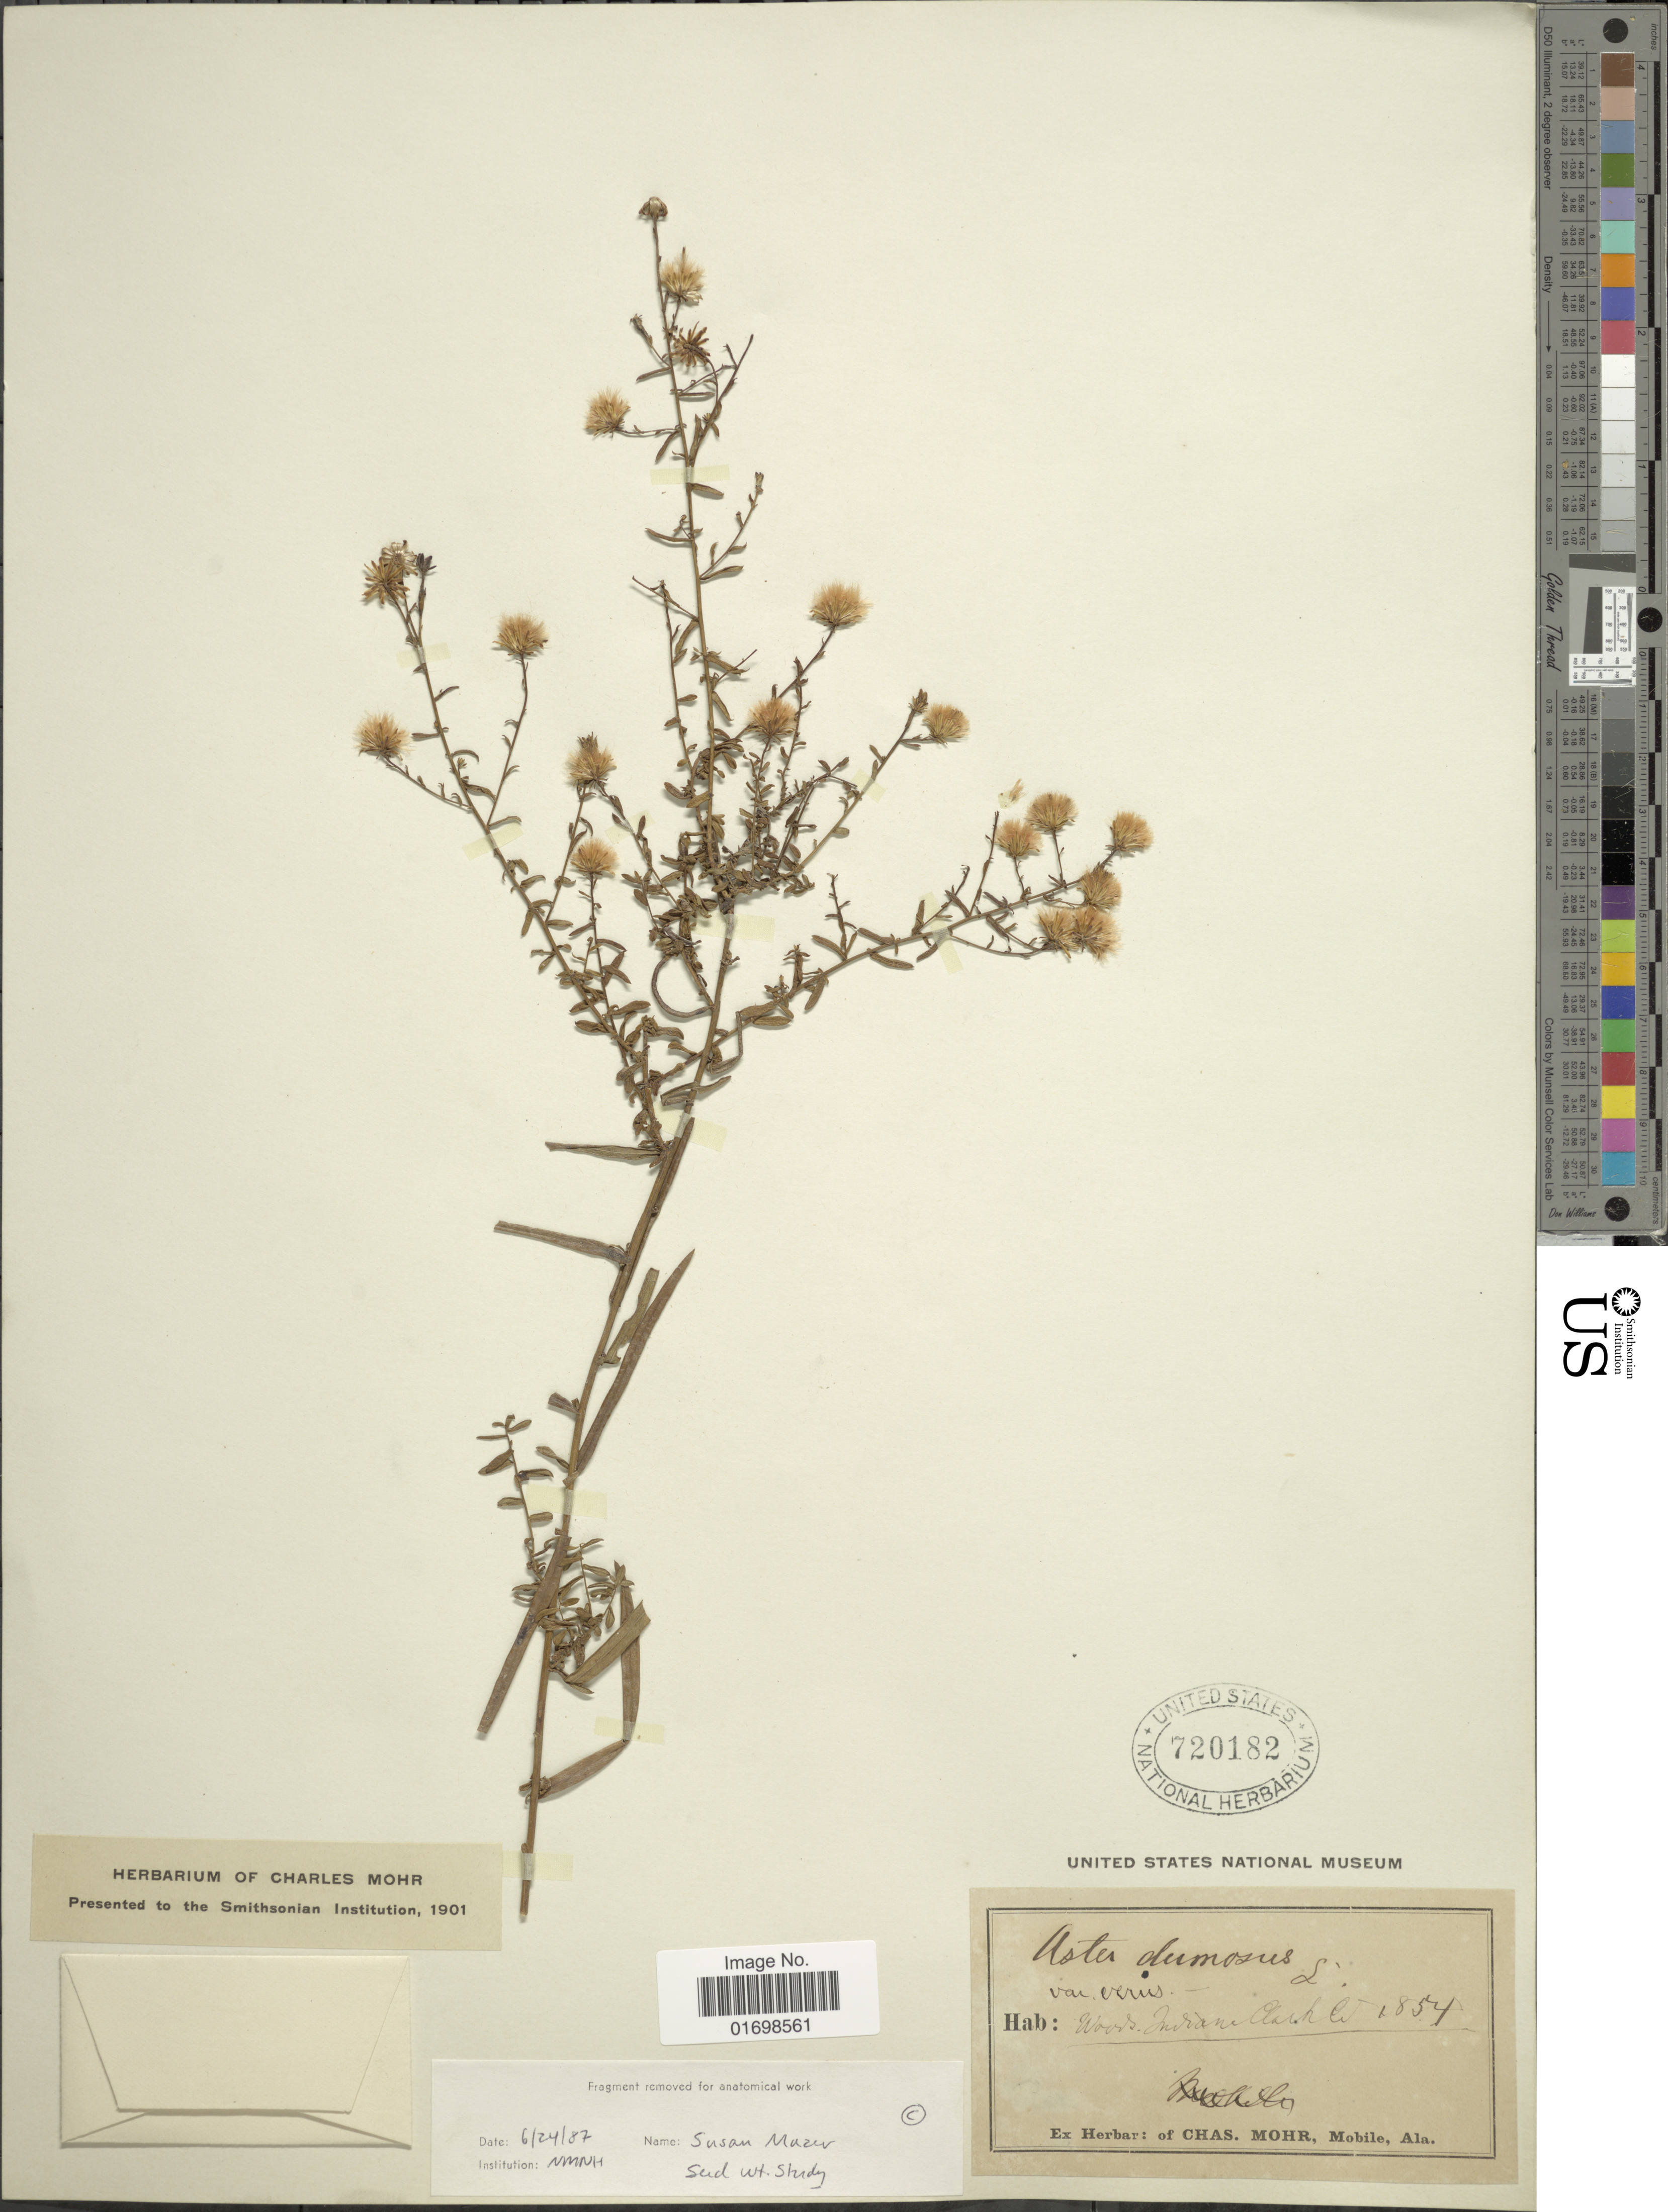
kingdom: Plantae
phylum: Tracheophyta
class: Magnoliopsida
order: Asterales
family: Asteraceae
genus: Symphyotrichum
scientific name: Symphyotrichum dumosum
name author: (L.) G.L. Nesom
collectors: ex herb. C. Mohr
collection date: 1854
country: United States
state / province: Indiana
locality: Woods. Clark Co.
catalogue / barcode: US 720182